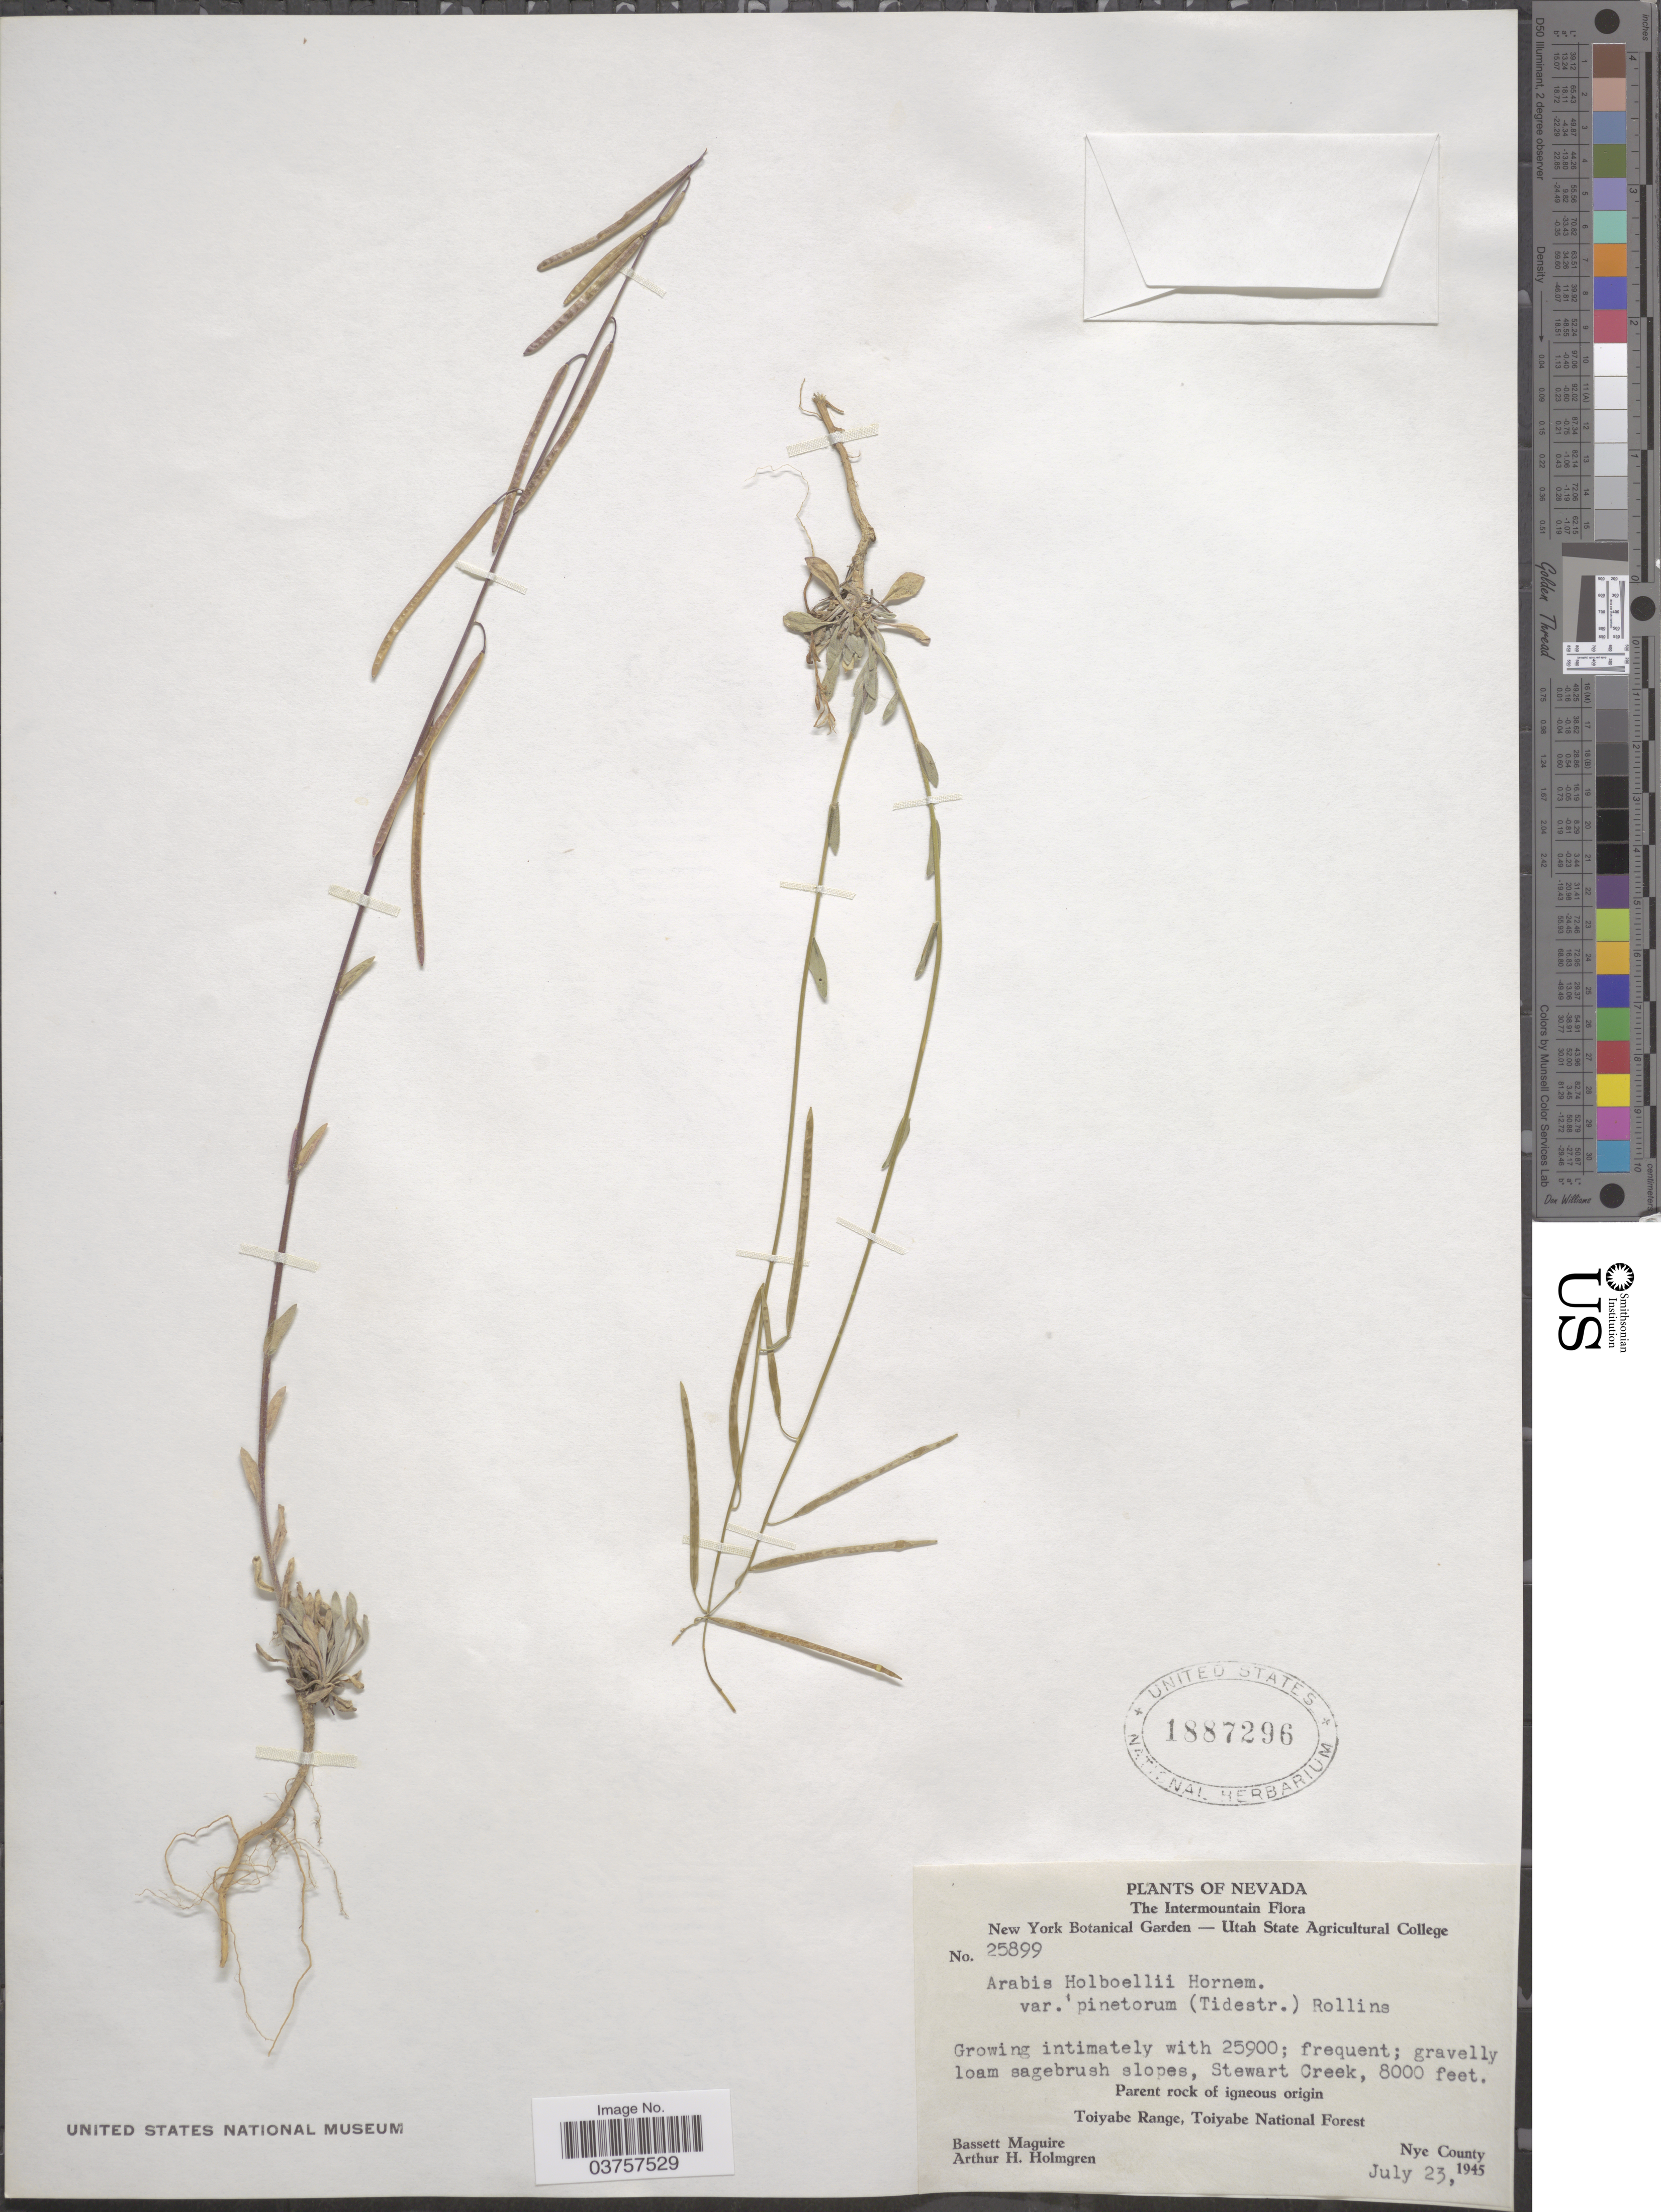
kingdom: Plantae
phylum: Tracheophyta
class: Magnoliopsida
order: Brassicales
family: Brassicaceae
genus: Arabis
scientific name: Arabis holboellii var. pinetorum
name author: (Tidestr.) Rollins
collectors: B. Maguire & A. H. Holmgren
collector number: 25899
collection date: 1945-07-23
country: United States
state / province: Nevada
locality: The Intermountain. Stewart Creek, Toiyabe Range, Toiyabe National Forest. Nye County.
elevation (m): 2438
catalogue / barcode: US 1887296